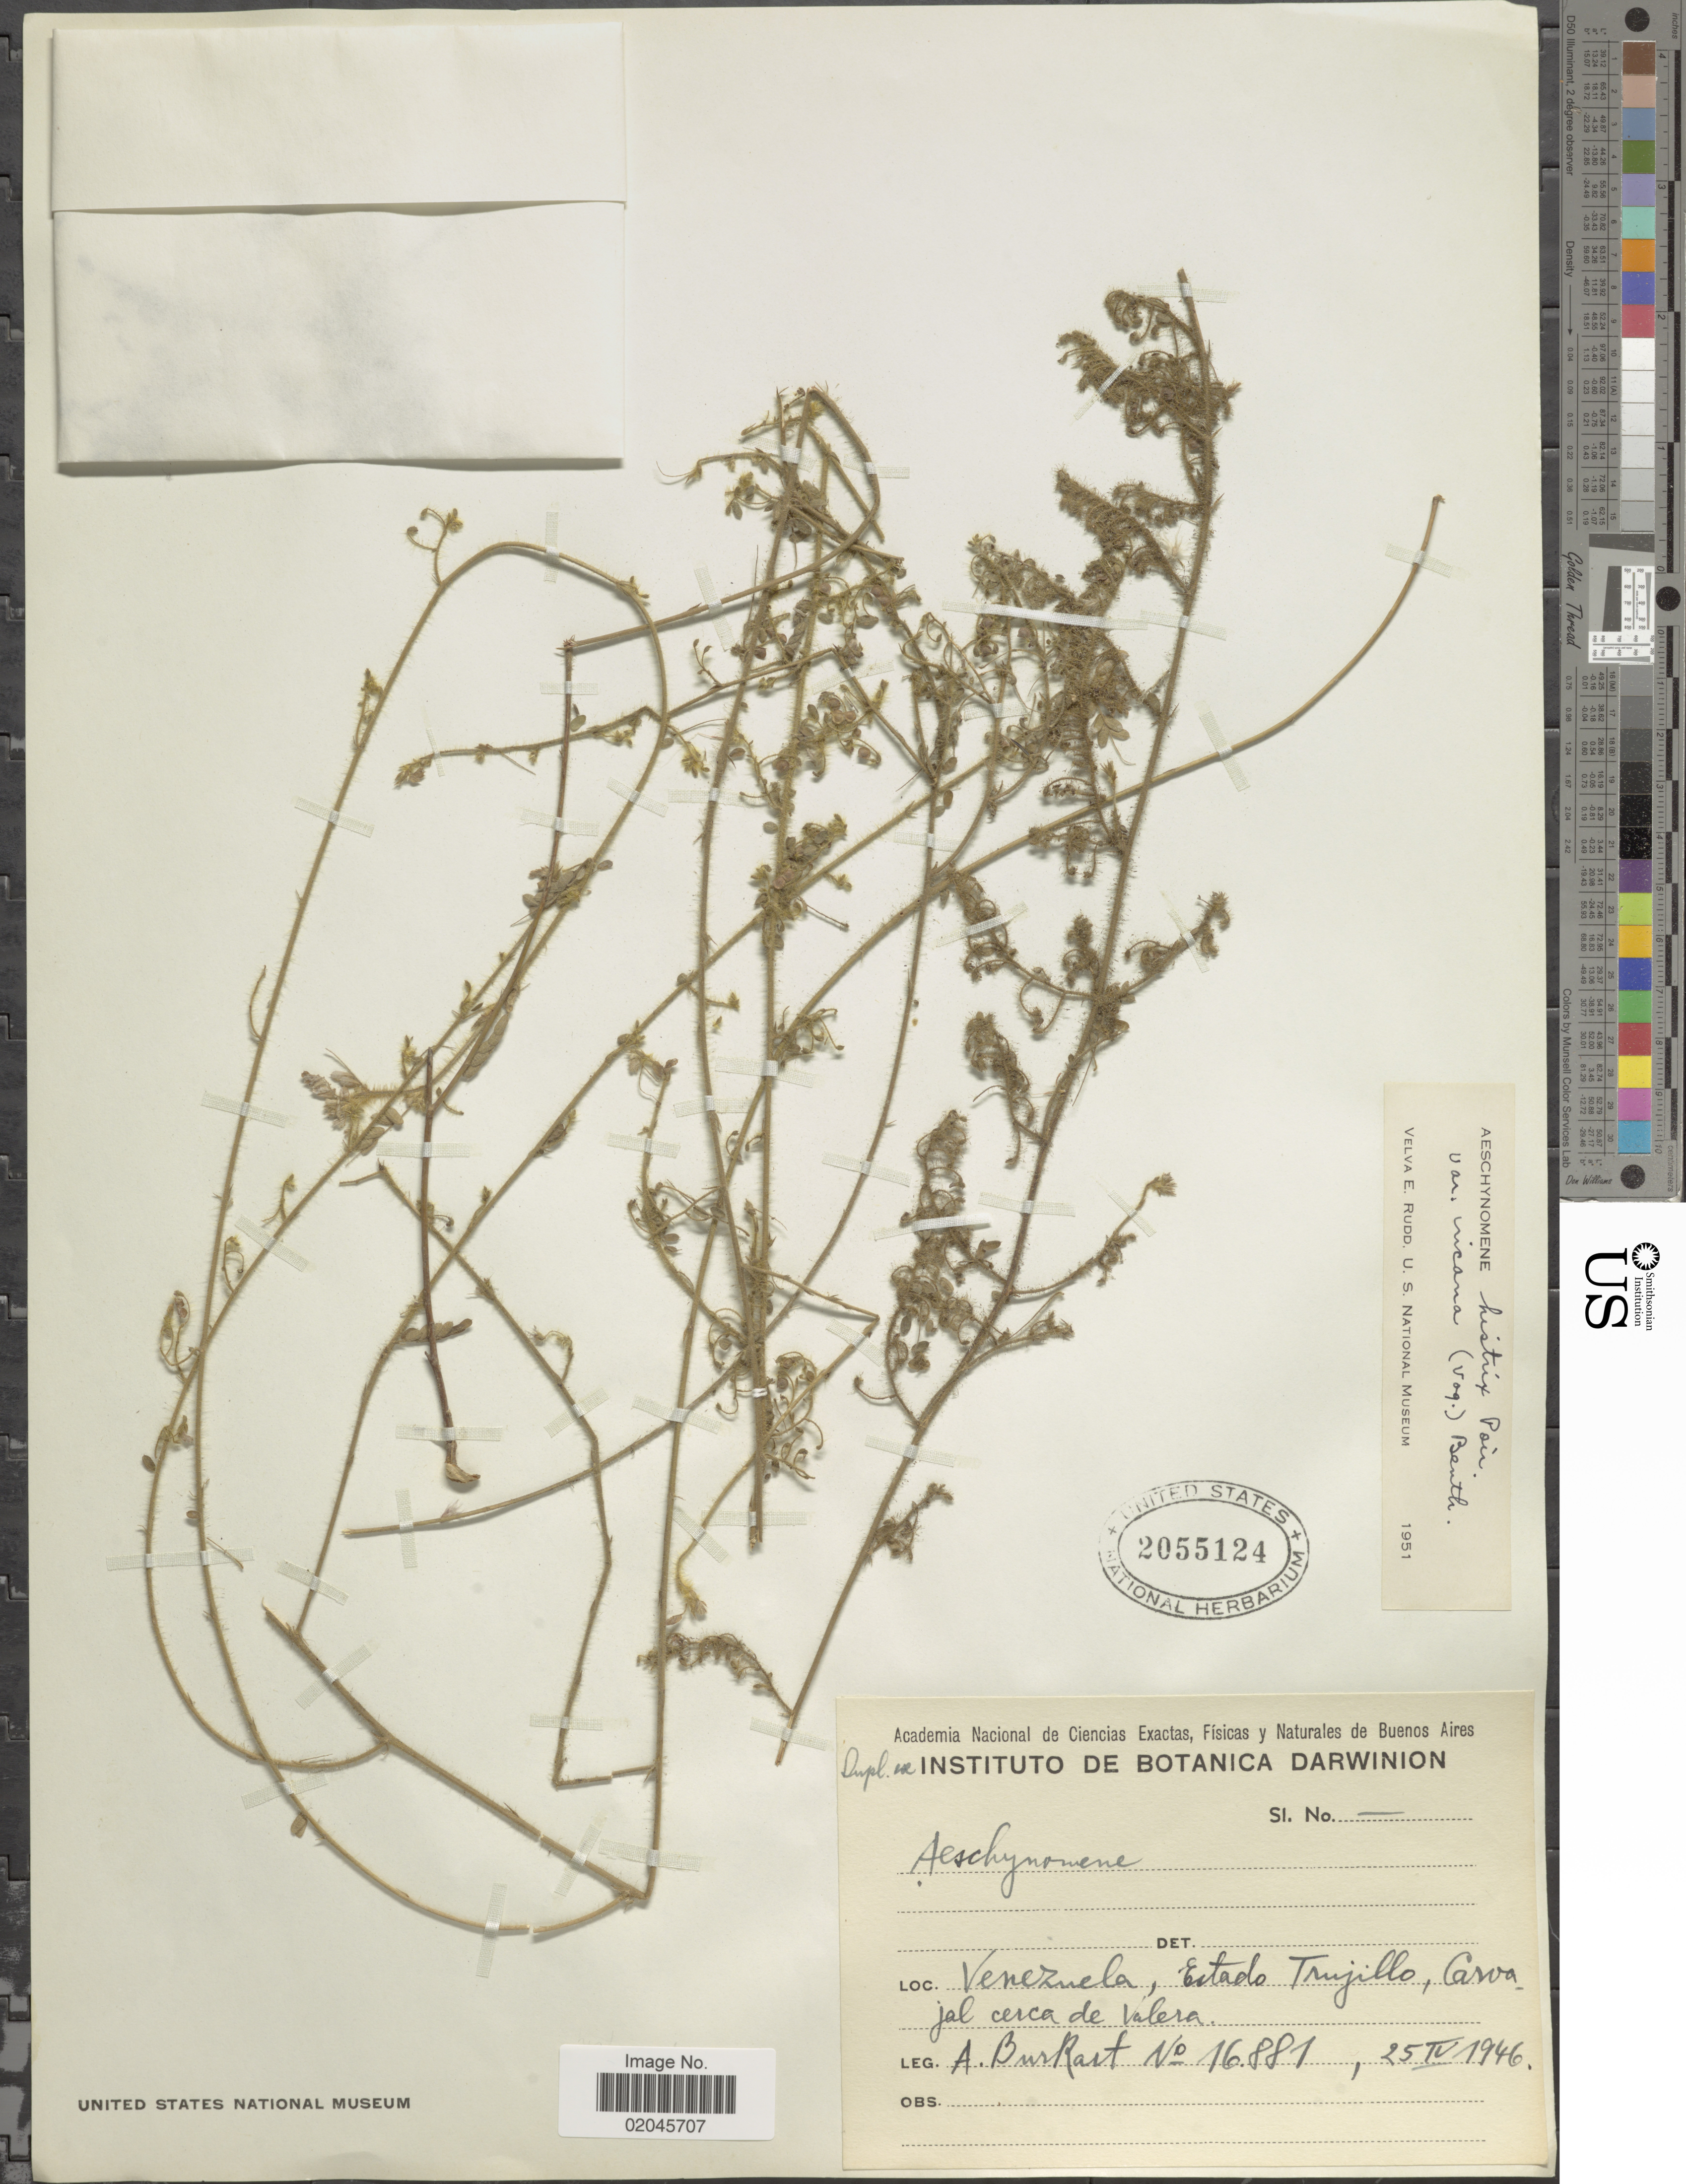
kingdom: Plantae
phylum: Tracheophyta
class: Magnoliopsida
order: Fabales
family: Fabaceae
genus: Aeschynomene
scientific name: Aeschynomene histrix var. incana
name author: Benth.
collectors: A. E. Burkart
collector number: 16881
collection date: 1946-04-25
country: Venezuela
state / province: Trujillo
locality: Caroajal cerca de Valera.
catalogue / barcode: US 2055124